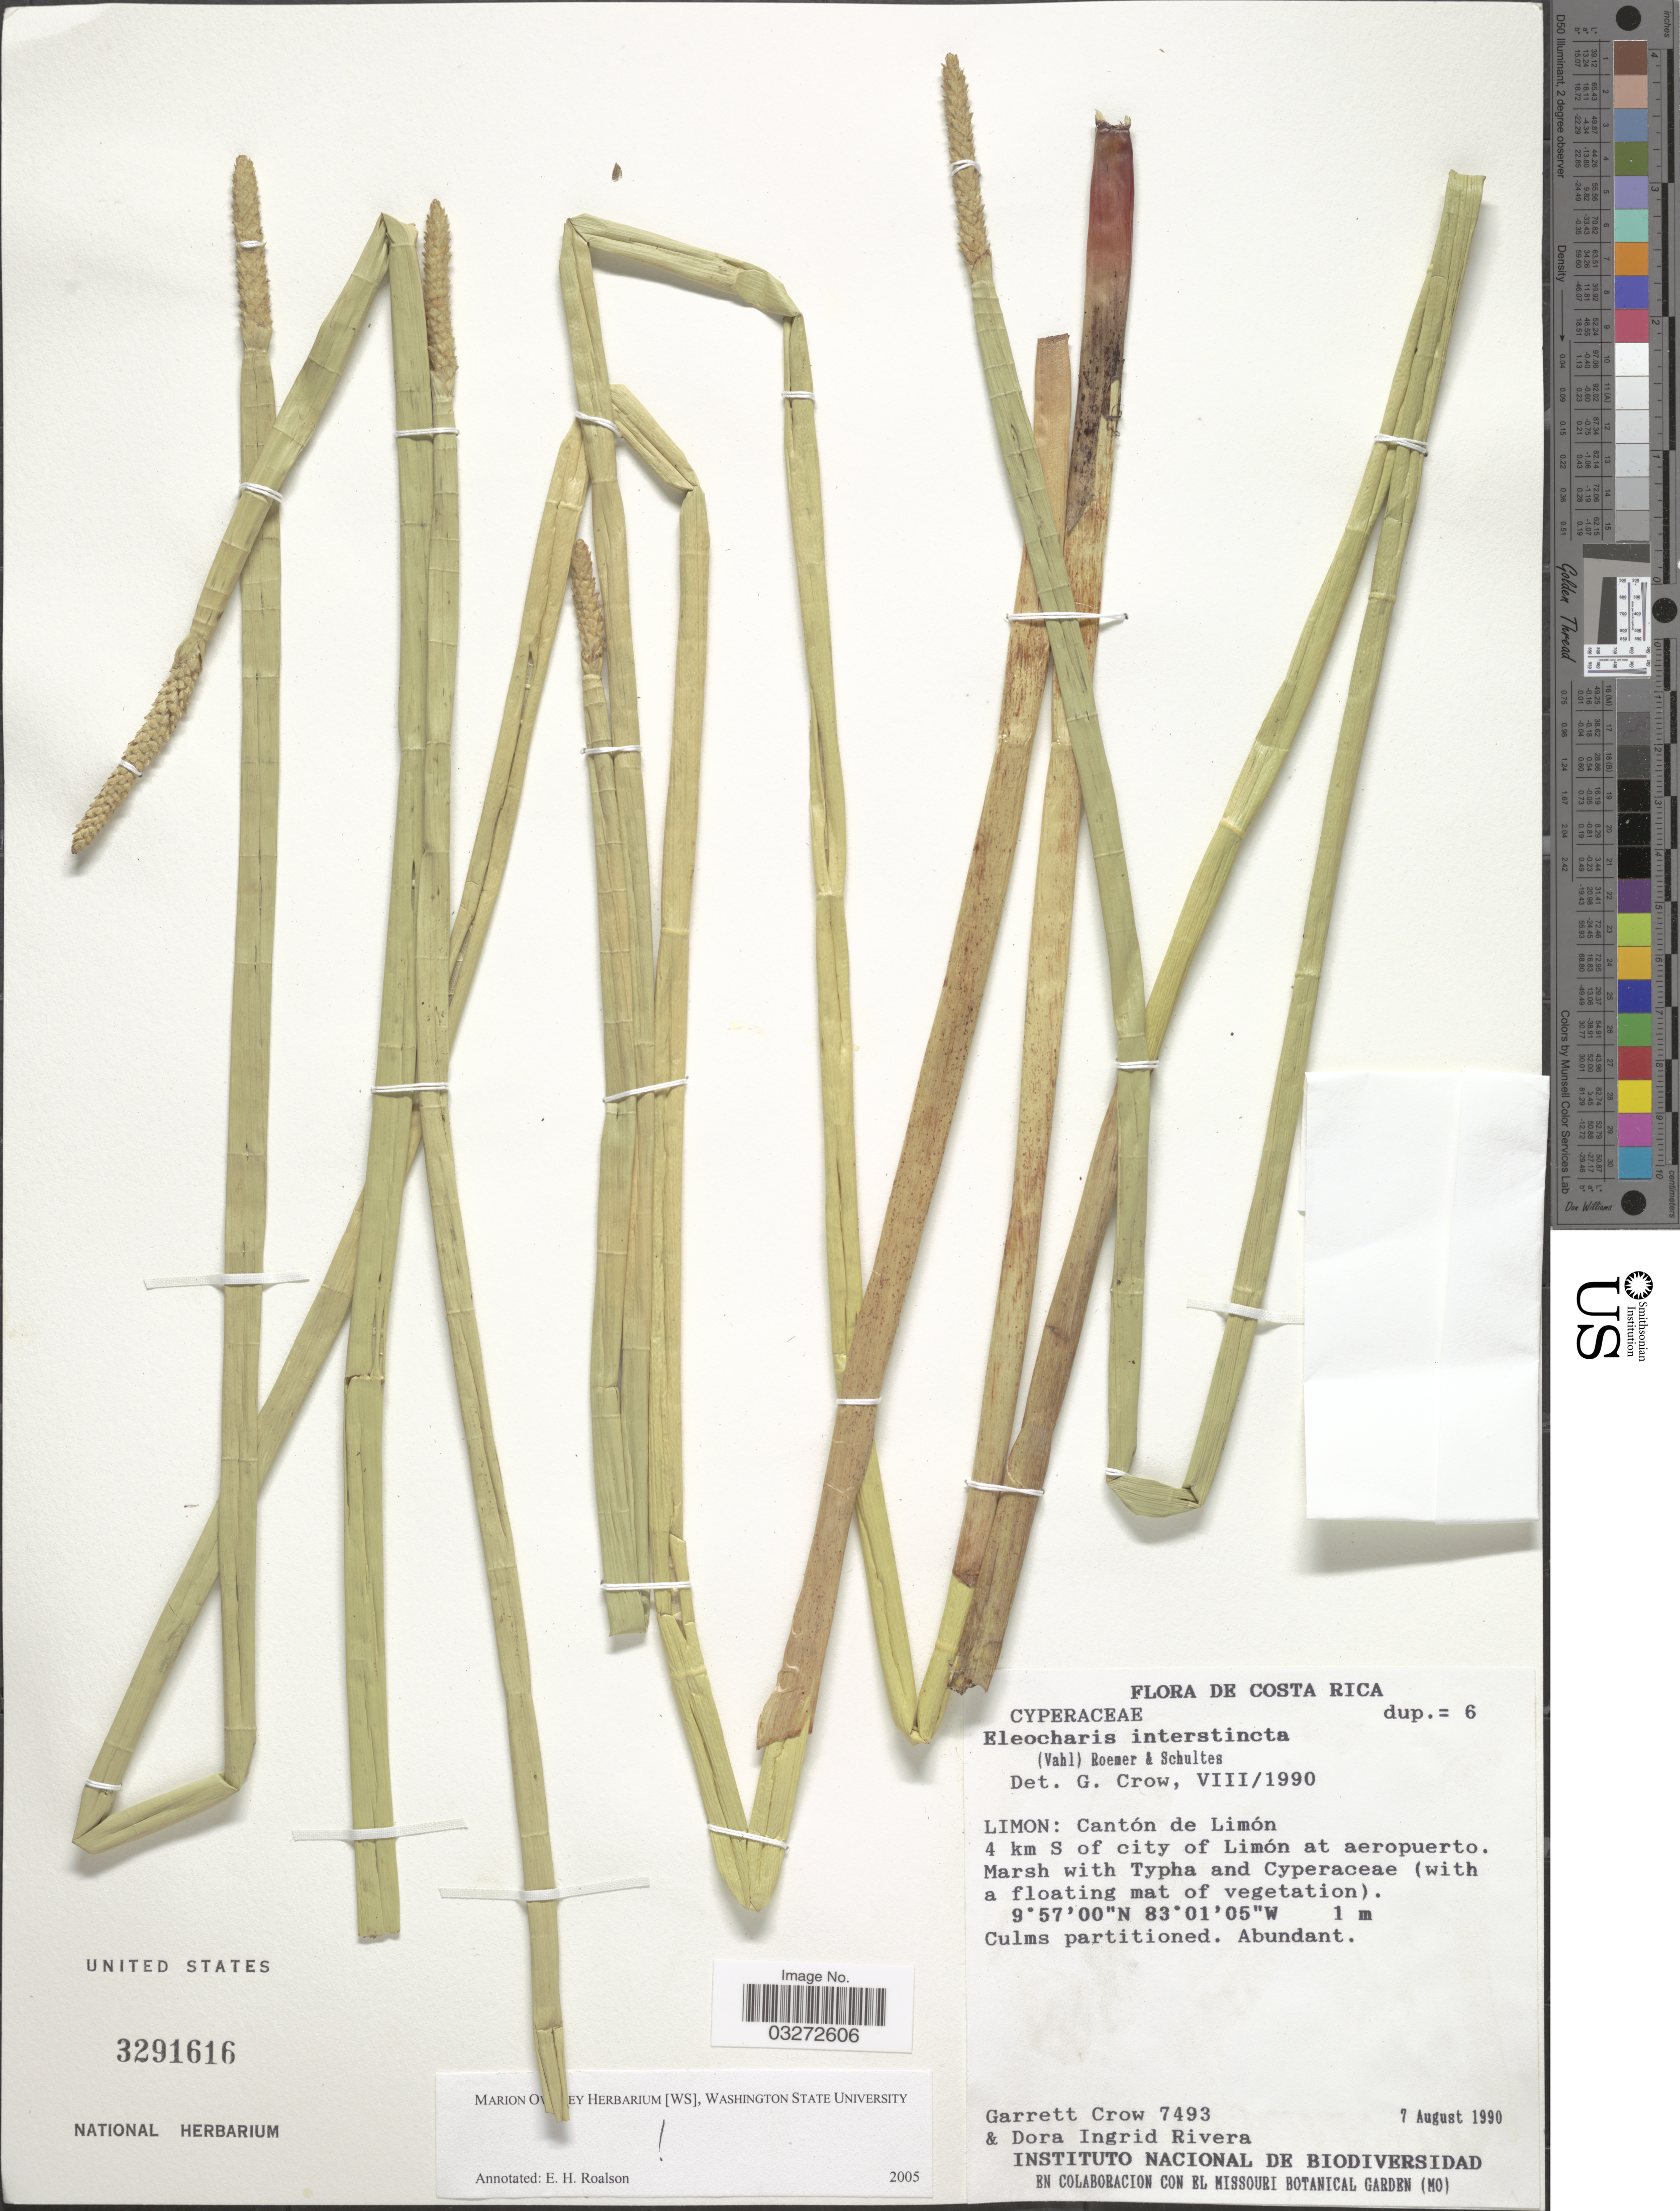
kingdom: Plantae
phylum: Tracheophyta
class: Liliopsida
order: Poales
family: Cyperaceae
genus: Eleocharis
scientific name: Eleocharis interstincta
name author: (Vahl) Roem. & Schult.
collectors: G. E. Crow & D. I. Rivera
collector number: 7493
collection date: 1990-08-07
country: Costa Rica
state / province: Limón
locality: Cantón de Limón, 4 km S of city of Limón at aeropuerto.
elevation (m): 1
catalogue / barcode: US 3291616